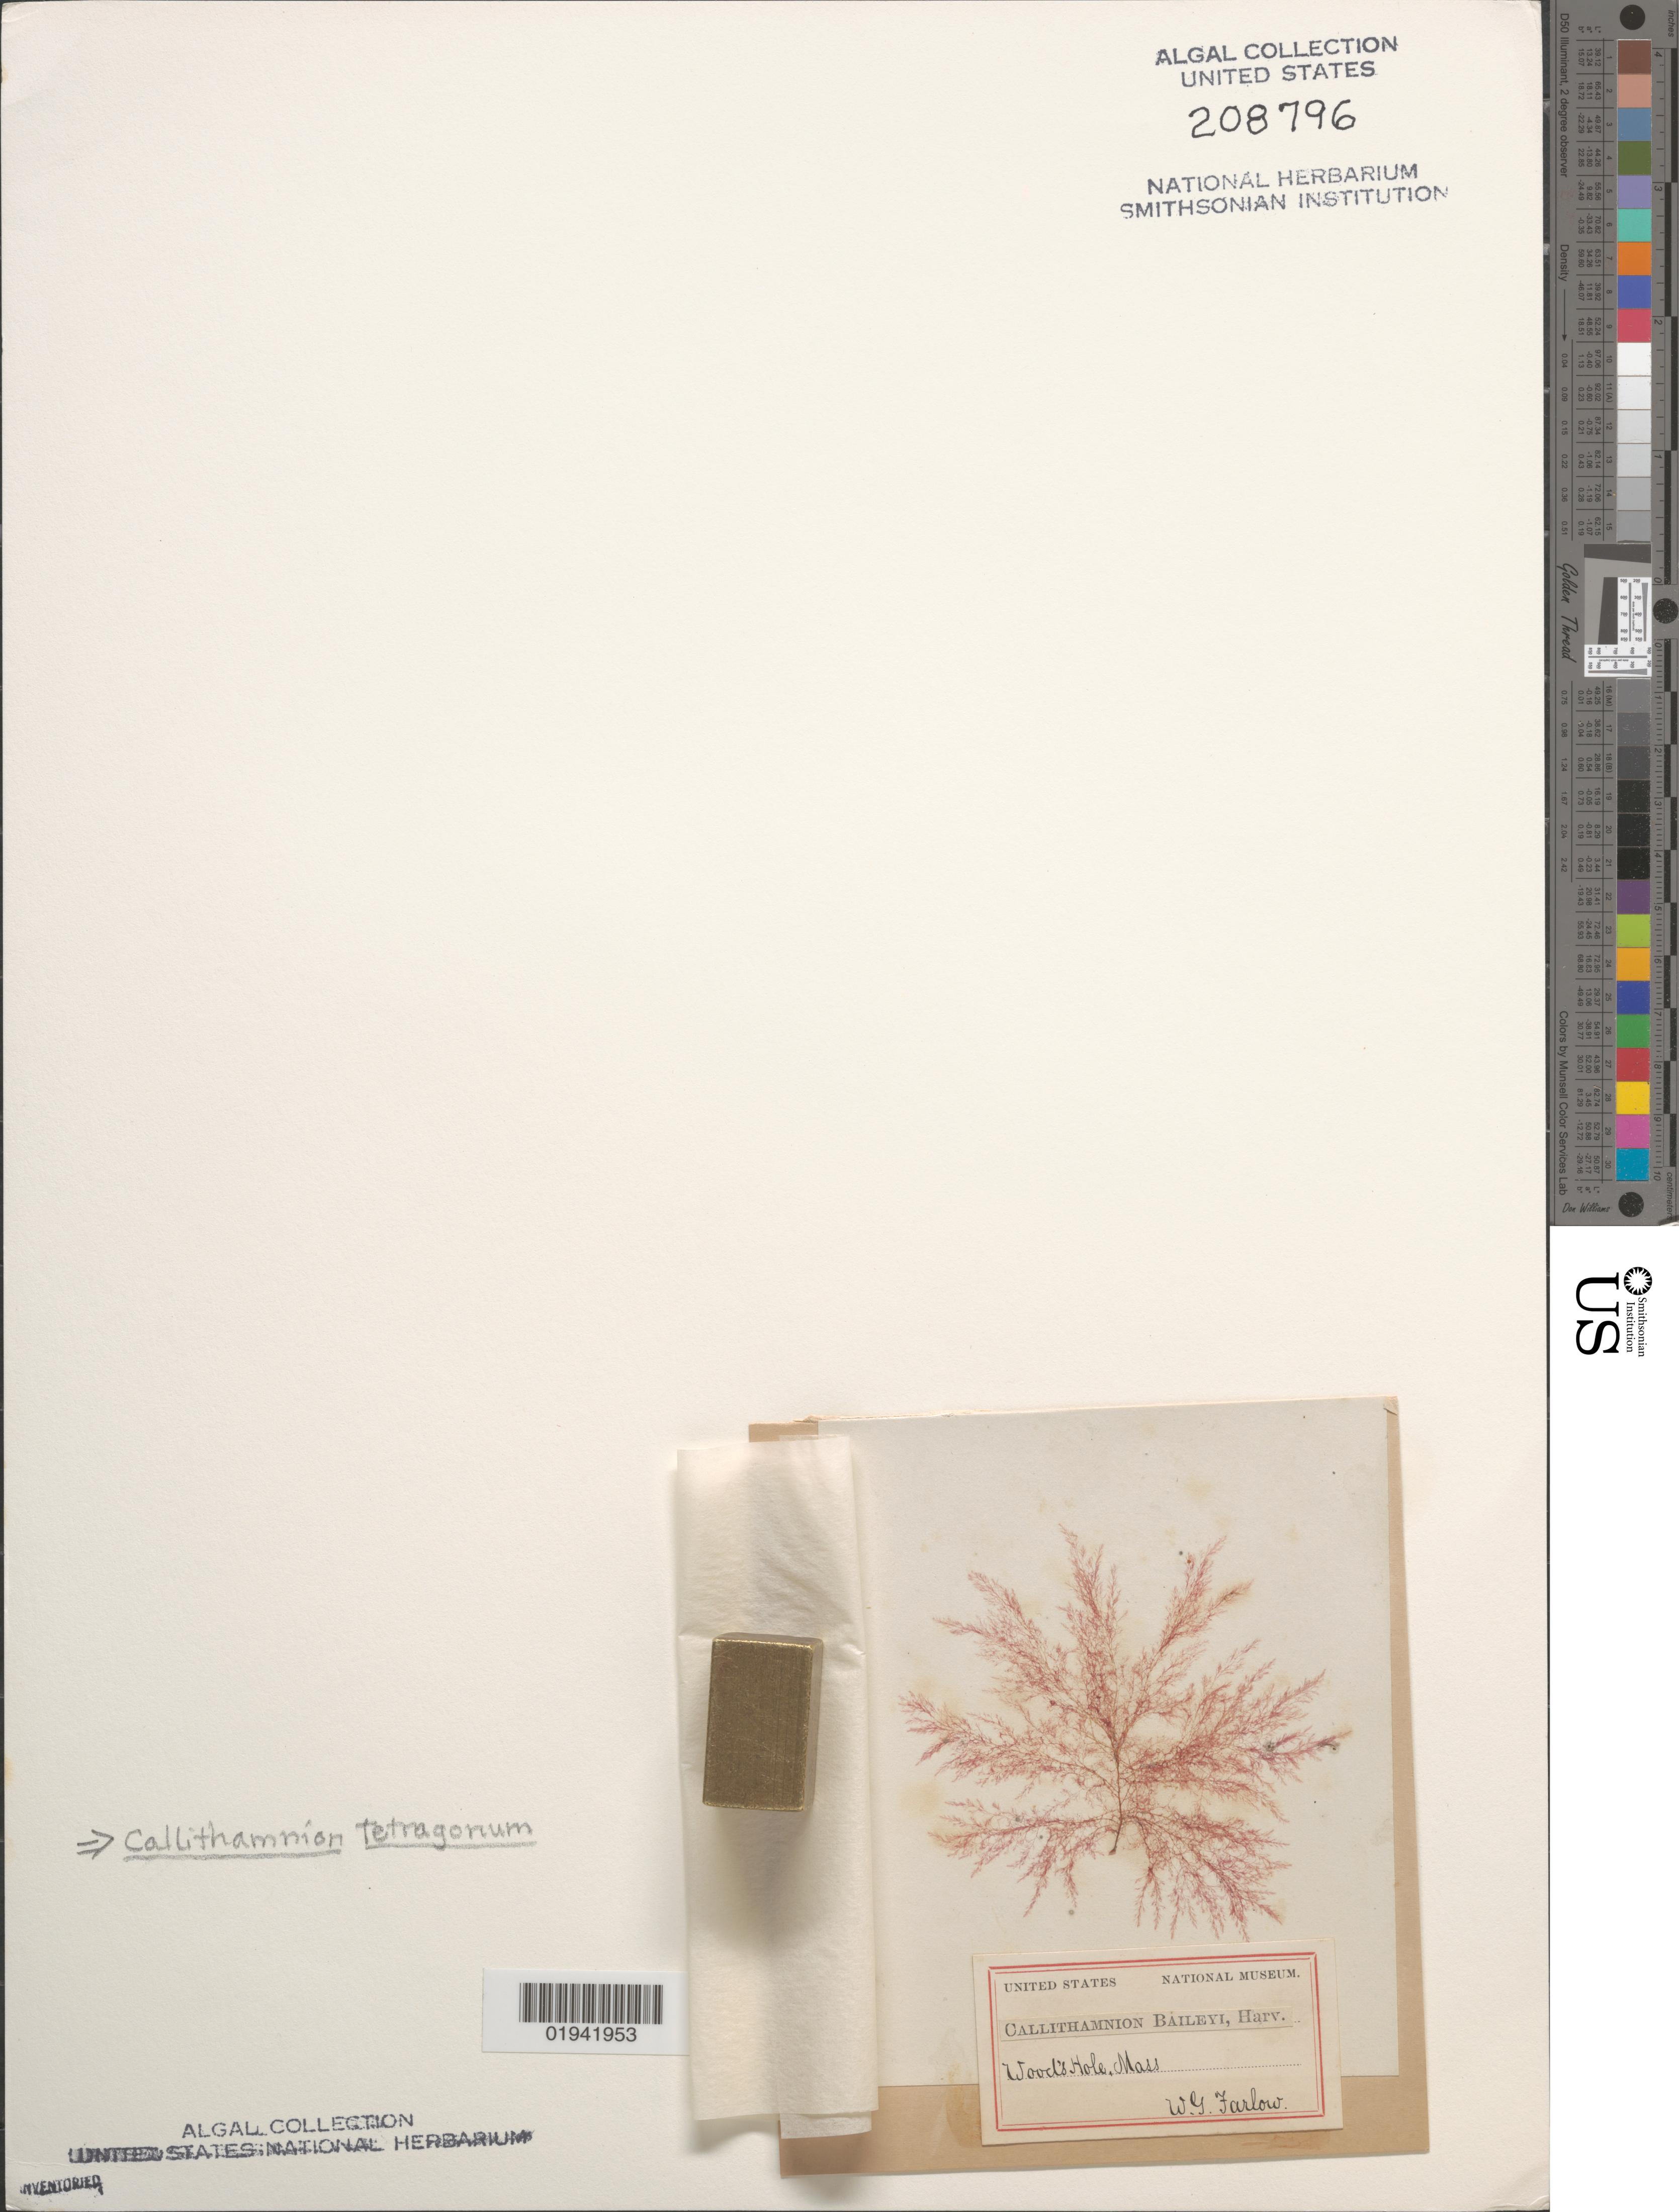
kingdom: Plantae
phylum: Rhodophyta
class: Florideophyceae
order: Ceramiales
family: Callithamniaceae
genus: Callithamnion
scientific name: Callithamnion tetragonum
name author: (With.) S.F. Gray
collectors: W. G. Farlow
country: United States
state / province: Massachusetts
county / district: Barnstable County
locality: Woods Hole.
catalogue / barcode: US 208796